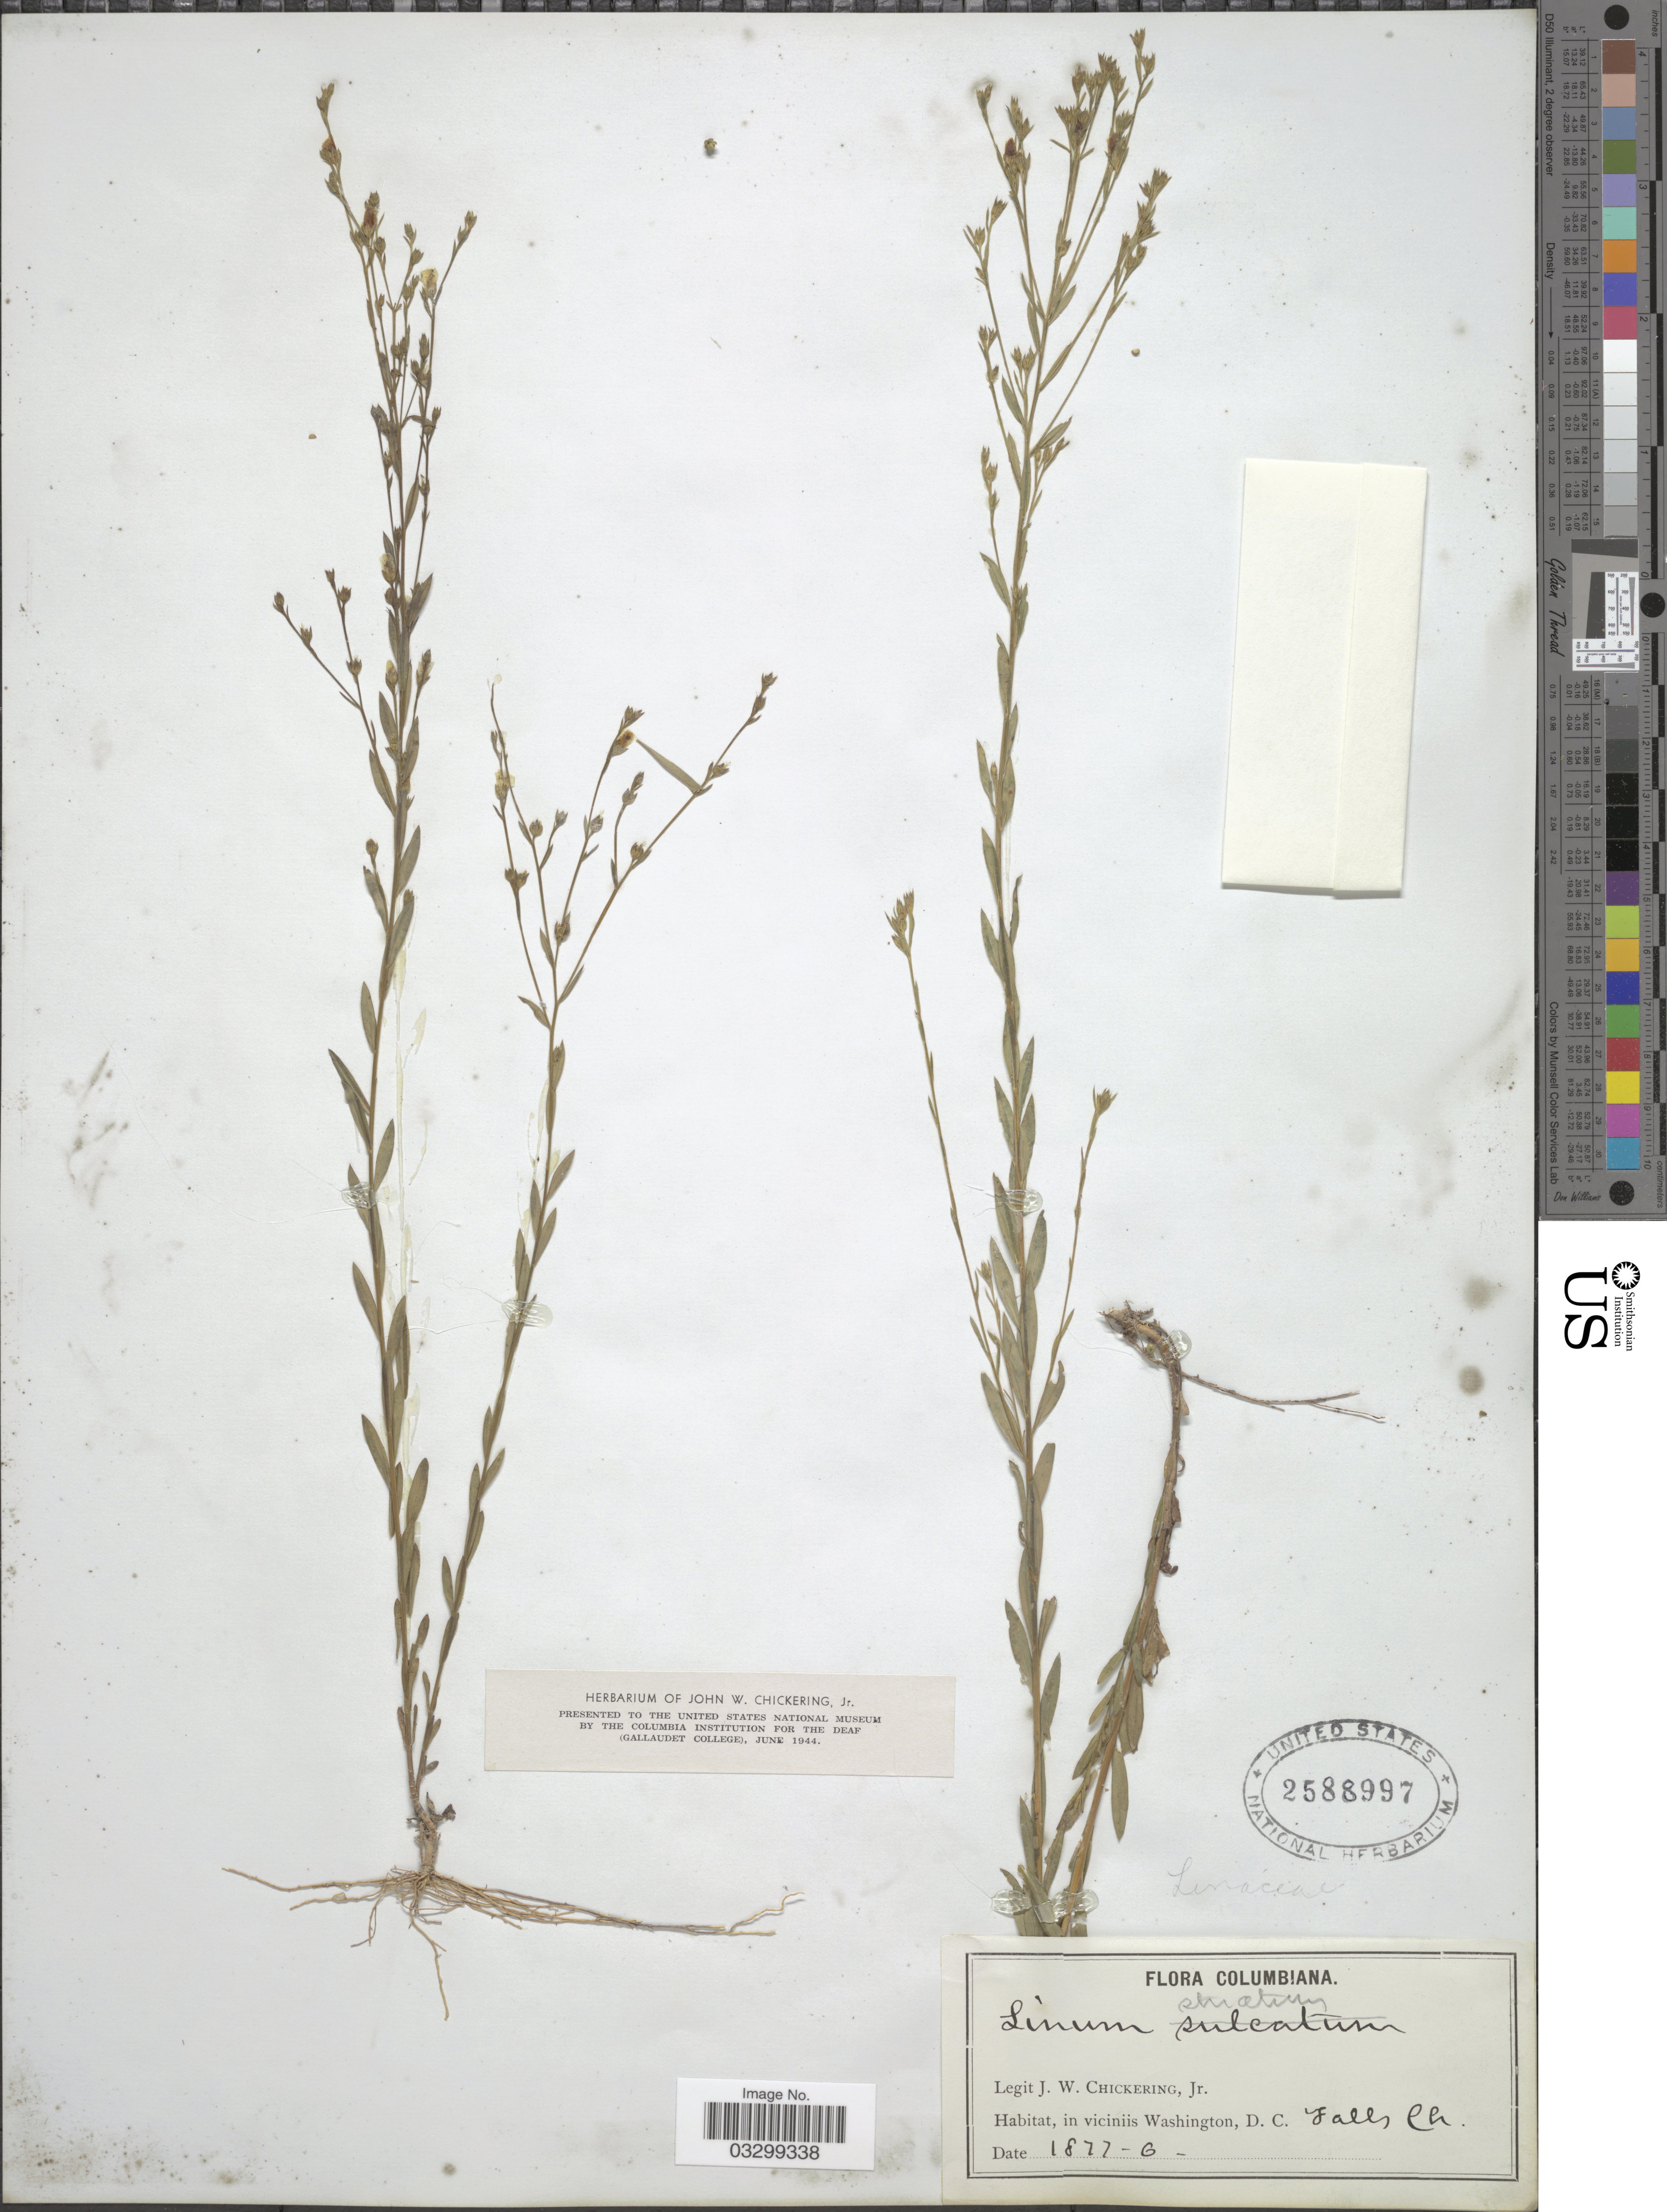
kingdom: Plantae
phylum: Tracheophyta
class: Magnoliopsida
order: Malpighiales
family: Linaceae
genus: Linum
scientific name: Linum striatum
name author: Walter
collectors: J. W. Chickering Jr.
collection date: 1877-06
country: United States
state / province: District of Columbia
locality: Columbiana. In viciniis Washington, D. C. Falls Ch.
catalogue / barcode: US 2588997